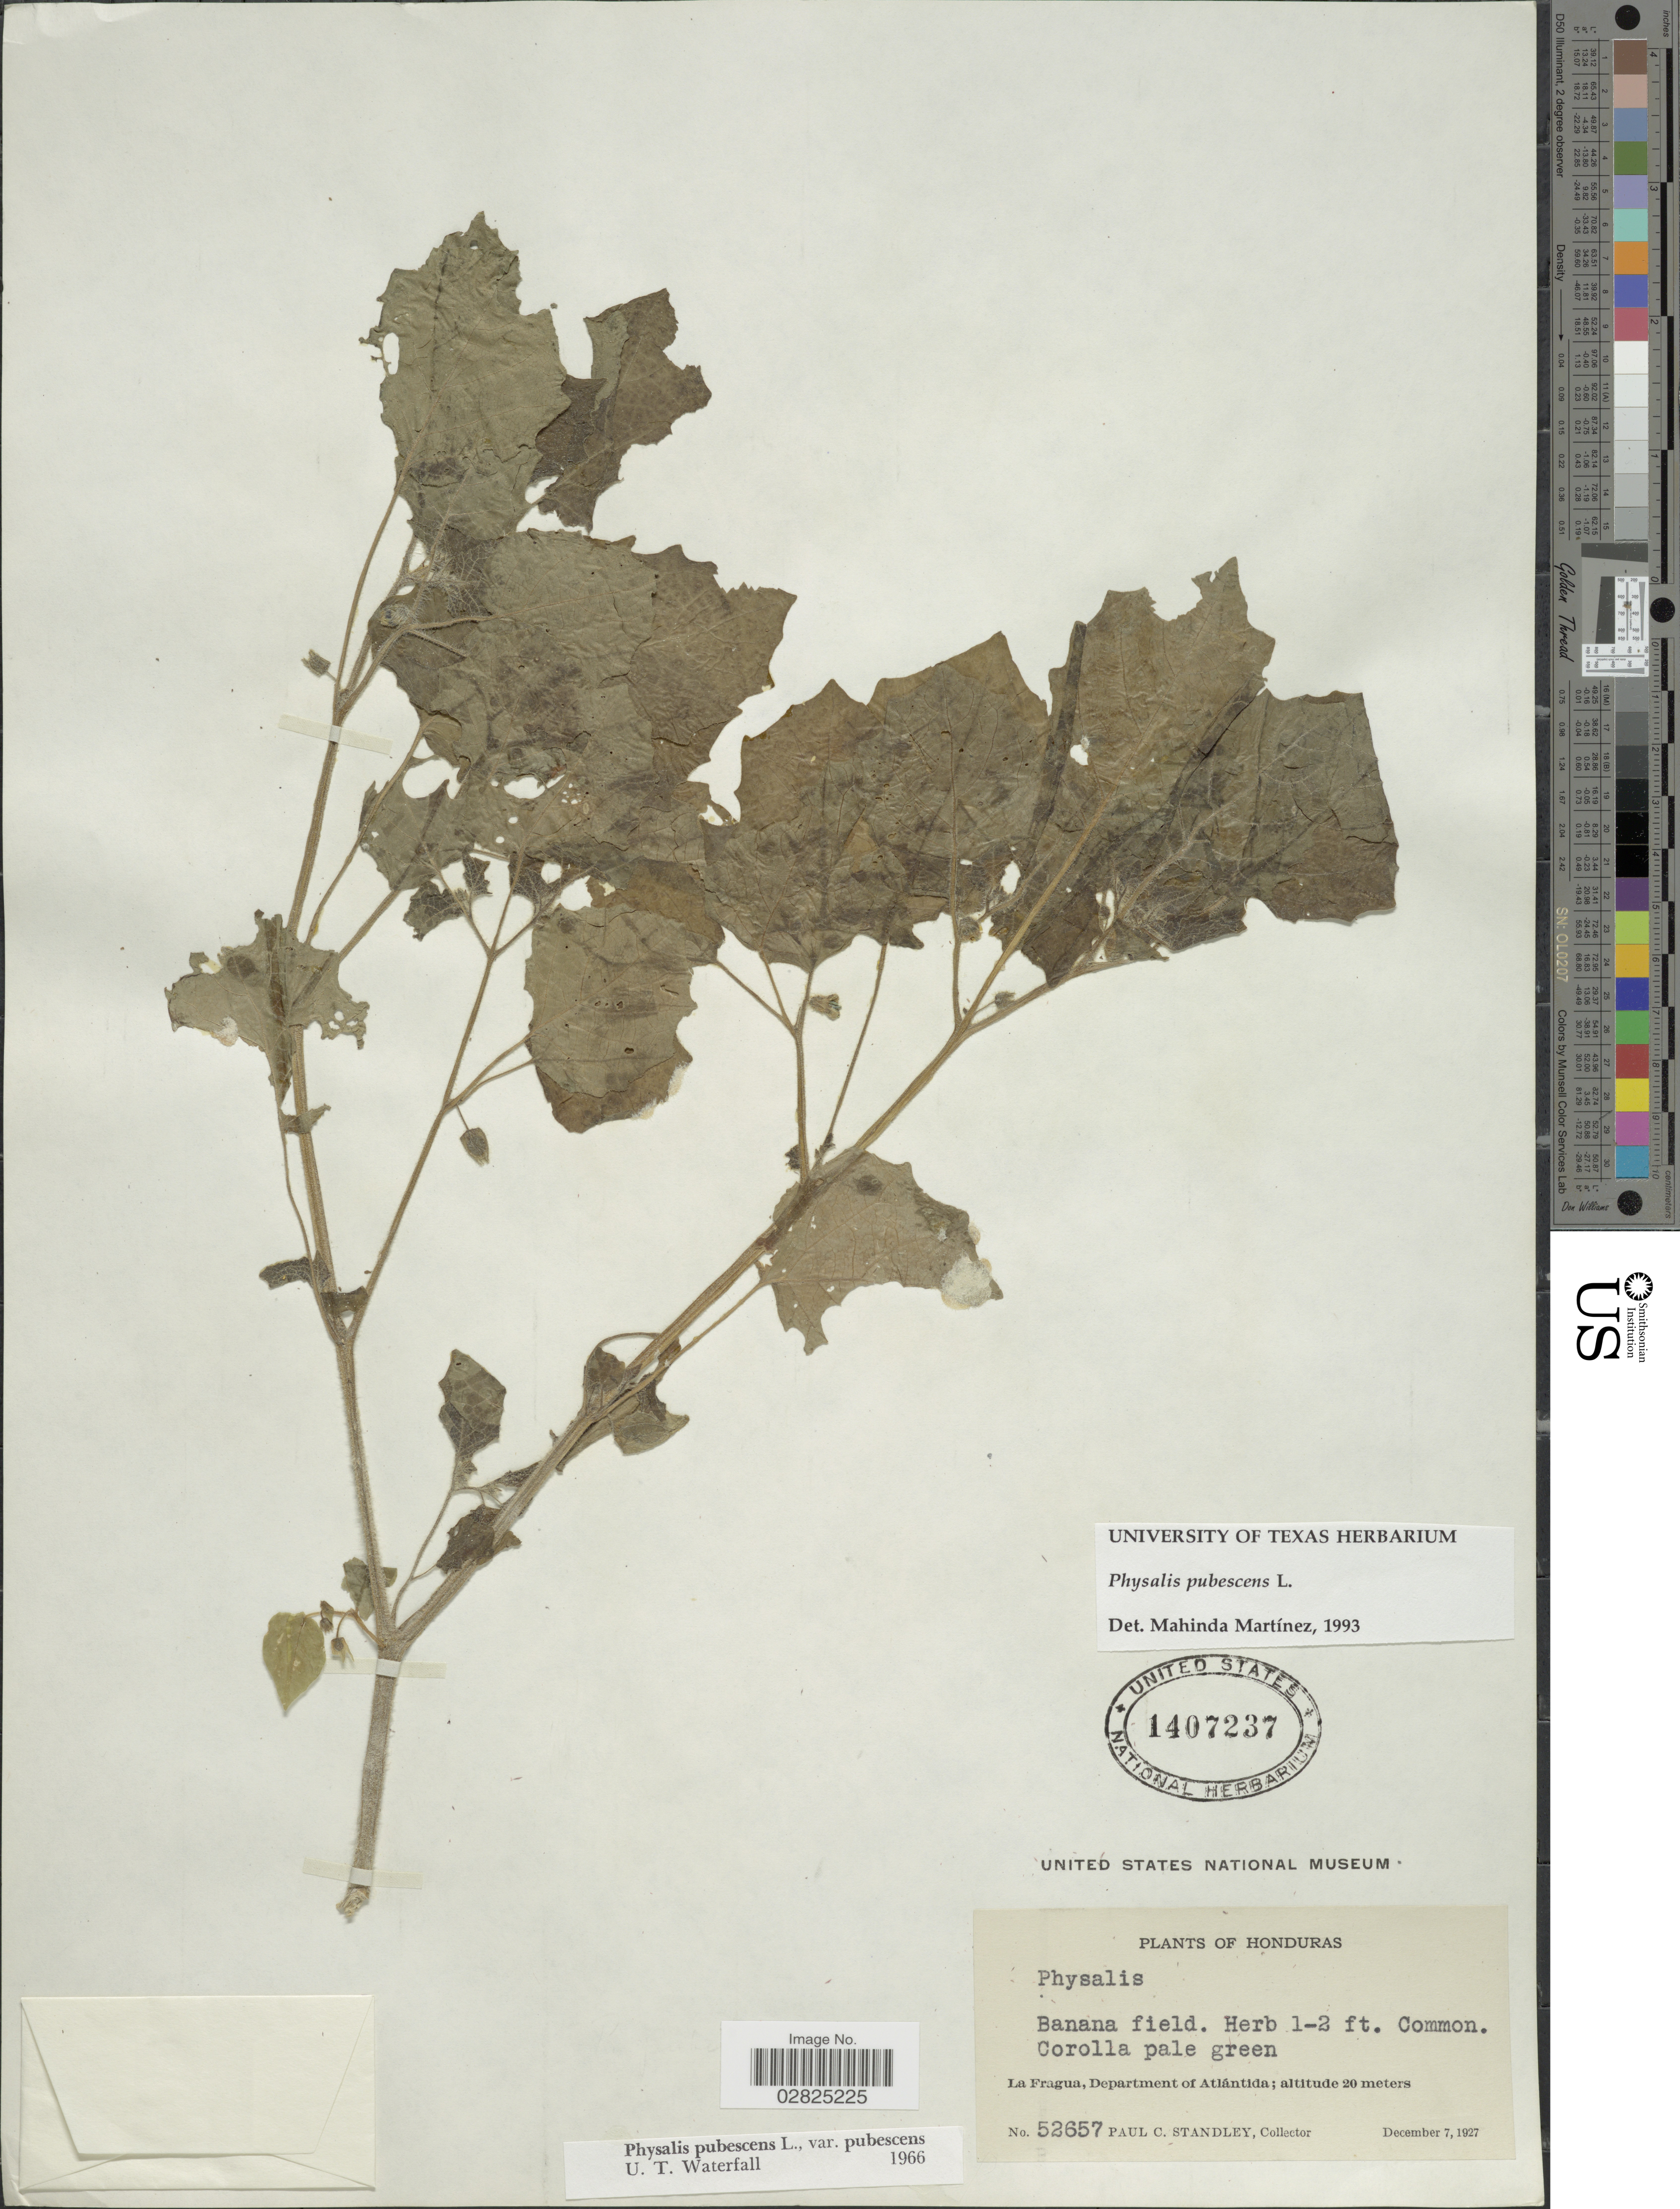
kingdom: Plantae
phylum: Tracheophyta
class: Magnoliopsida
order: Solanales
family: Solanaceae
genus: Physalis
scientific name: Physalis pubescens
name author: L.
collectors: P. C. Standley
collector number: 52657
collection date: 1927-12-07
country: Honduras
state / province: Atlántida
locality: La Fragua, Department of Atlántida.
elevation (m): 20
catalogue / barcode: US 1407237